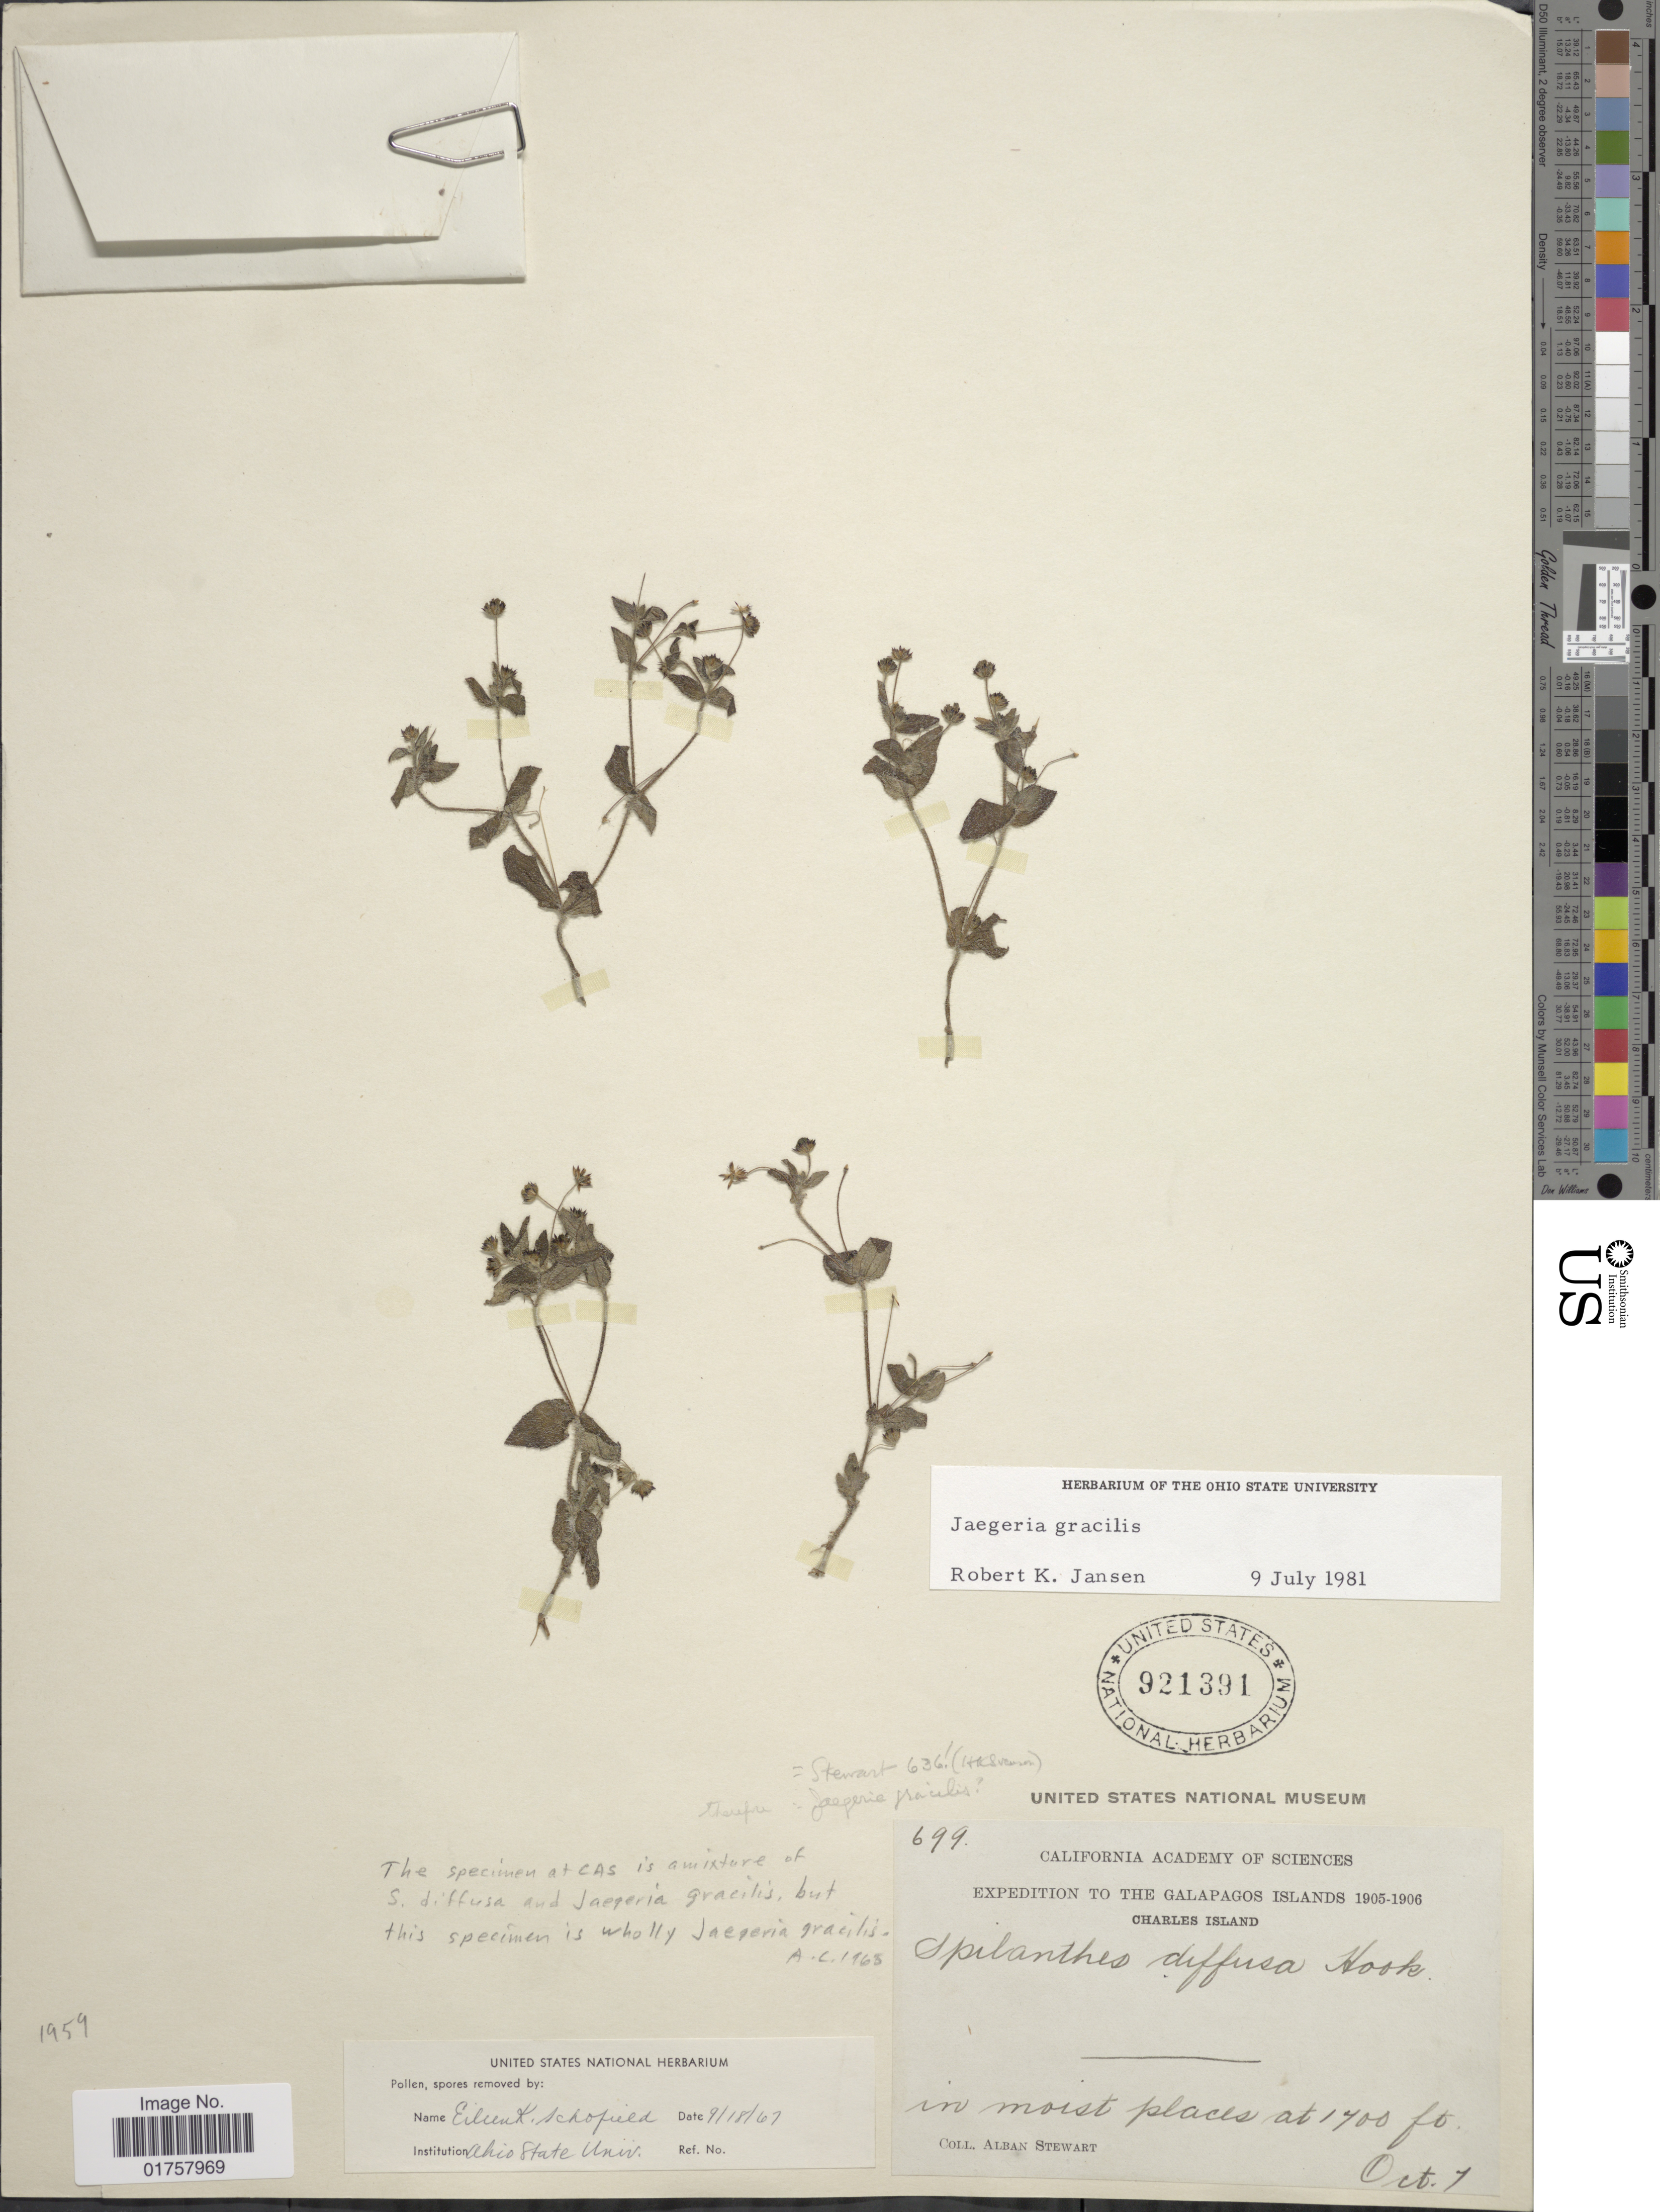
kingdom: Plantae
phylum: Tracheophyta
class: Magnoliopsida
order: Asterales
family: Asteraceae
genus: Jaegeria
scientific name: Jaegeria gracilis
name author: Hook. f.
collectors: A. Stewart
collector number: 699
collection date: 1905-10-07/1906-10-07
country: Ecuador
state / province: Colón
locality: To The Galapagos Islands, Charles Island, in moist places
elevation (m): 518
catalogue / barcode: US 921391